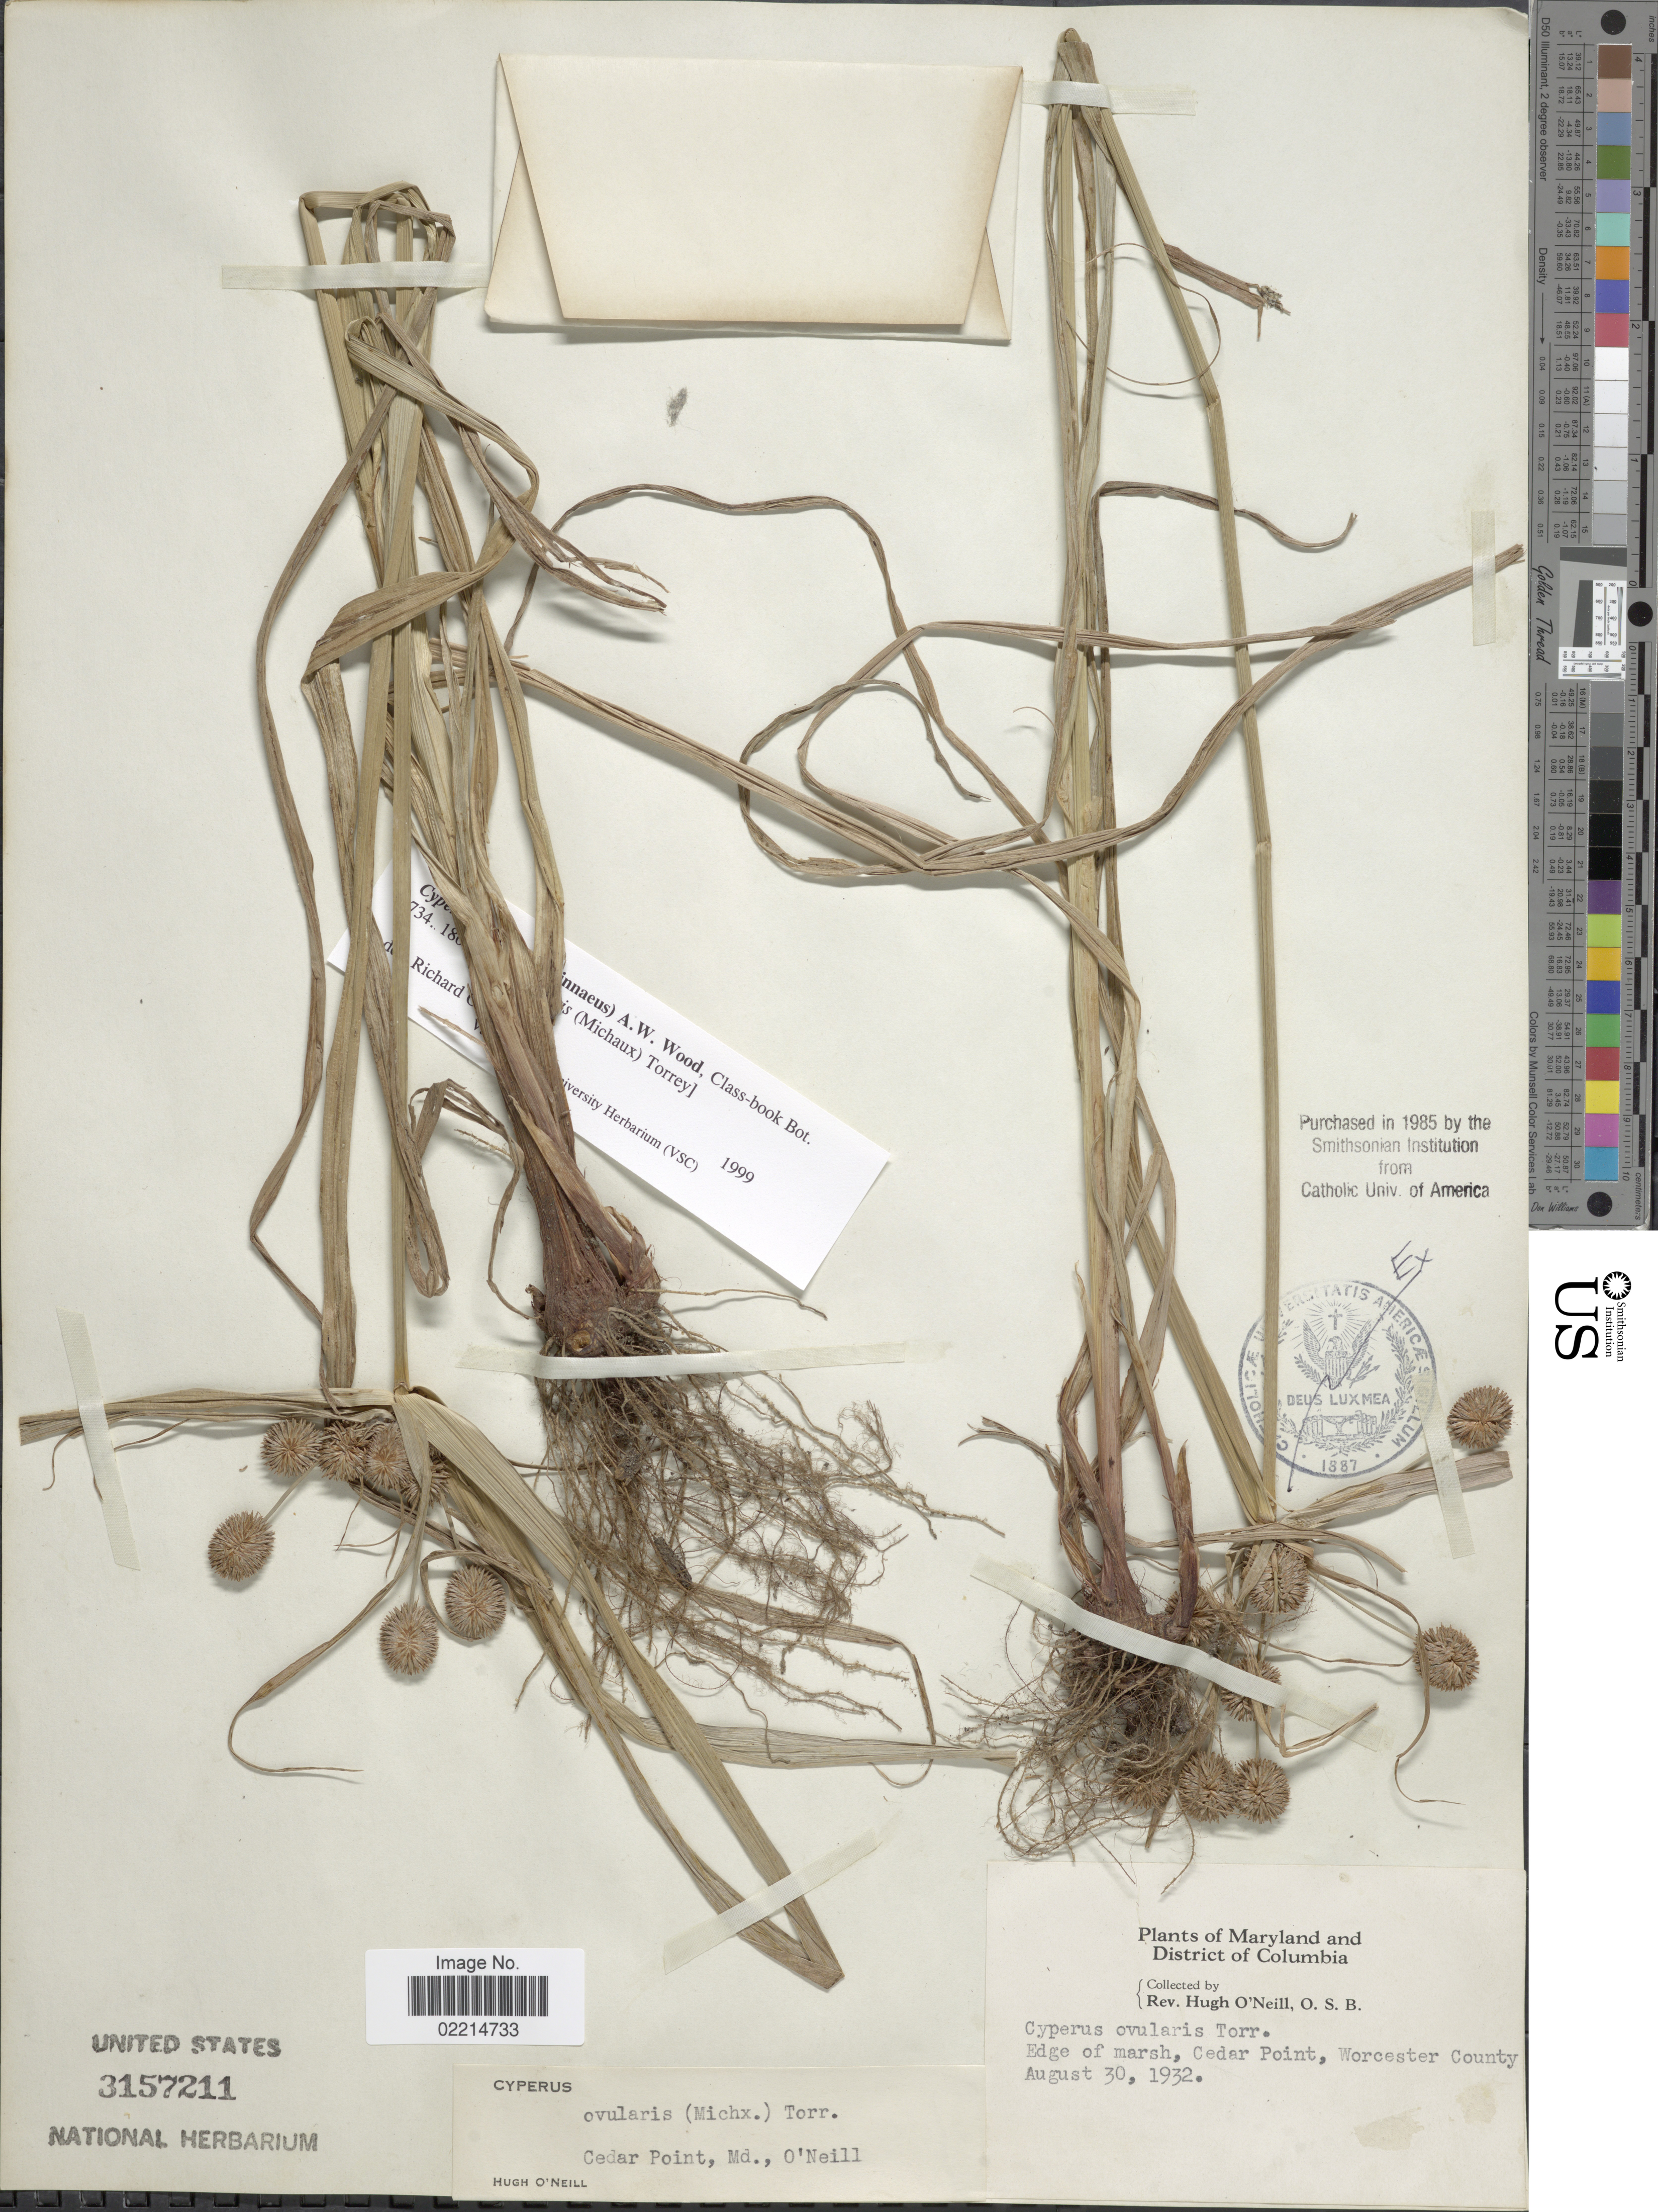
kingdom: Plantae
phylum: Tracheophyta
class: Liliopsida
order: Poales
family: Cyperaceae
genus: Cyperus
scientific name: Cyperus echinatus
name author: (L.) Alph. Wood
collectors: H. O'Neill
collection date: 1932-08-30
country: United States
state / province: Maryland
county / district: Worcester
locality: District of Columbia. Edge of marsh, Cedar Point, Worcester County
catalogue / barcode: US 3157211